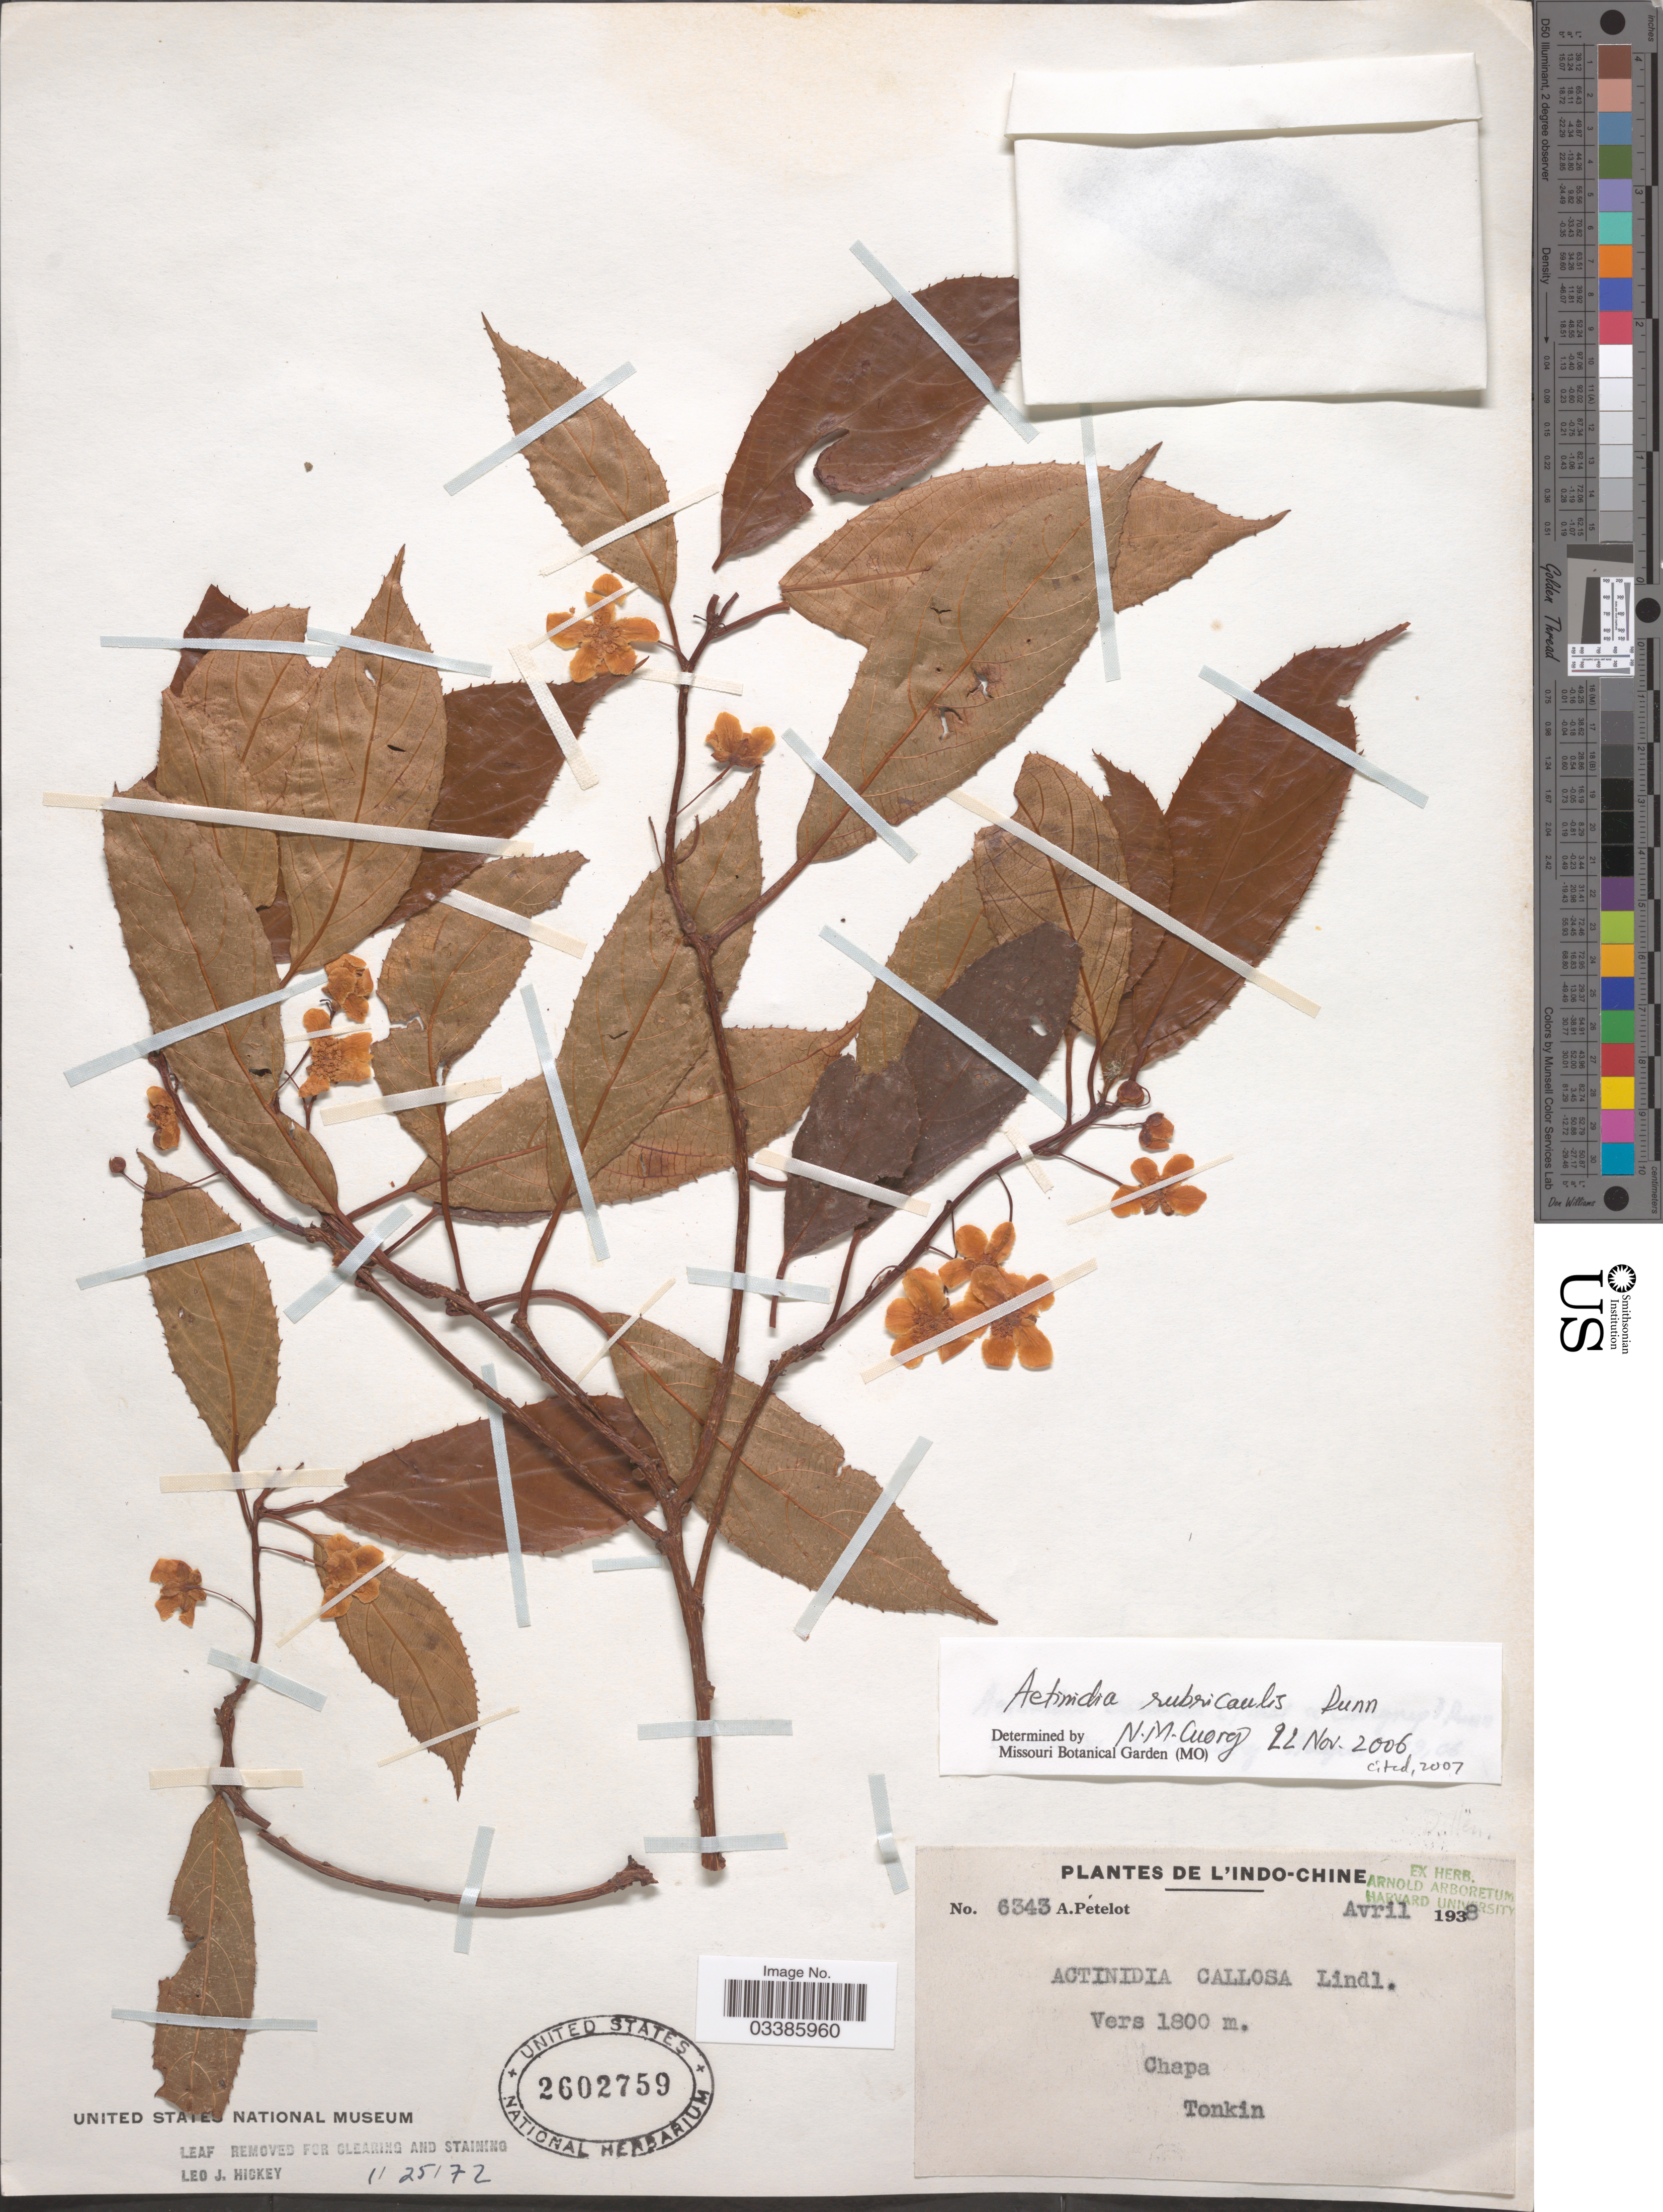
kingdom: Plantae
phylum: Tracheophyta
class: Magnoliopsida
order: Ericales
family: Actinidiaceae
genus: Actinidia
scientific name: Actinidia rubricaulis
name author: Dunn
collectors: A. Petelot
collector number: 6343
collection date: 1938-04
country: Vietnam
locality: Indo-Chine. Chapa, Tonkin.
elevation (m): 1800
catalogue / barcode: US 2602759